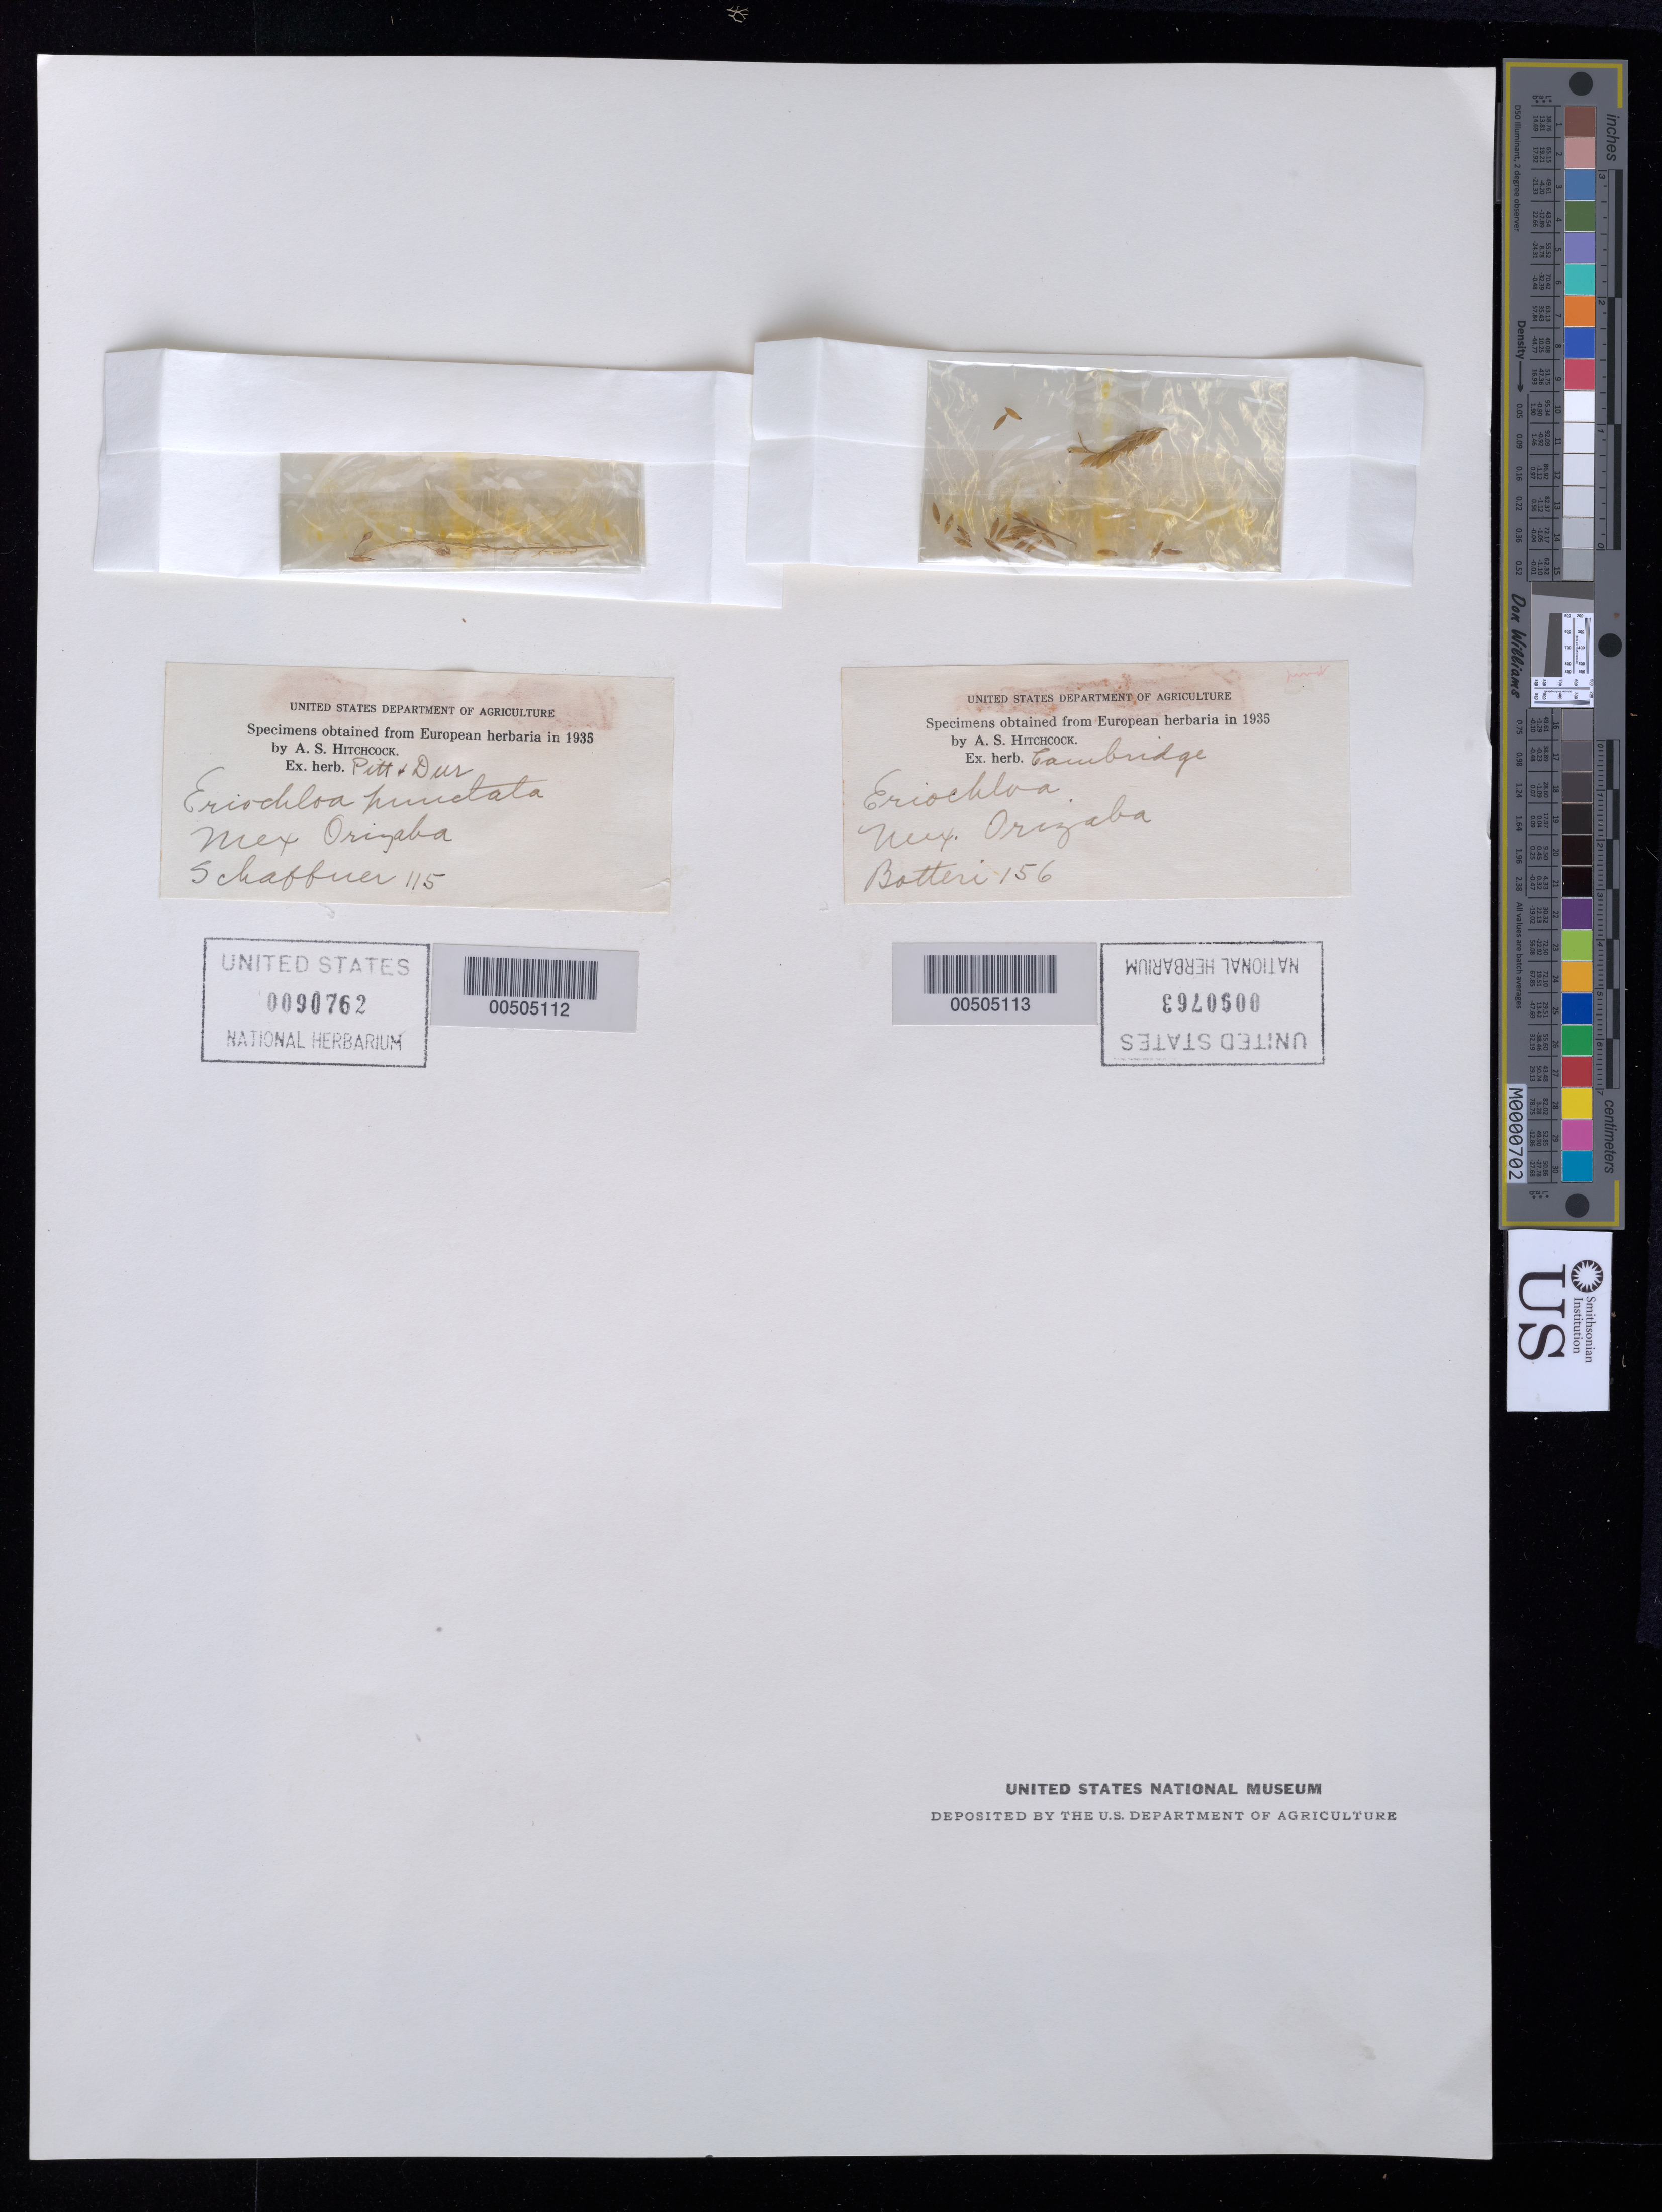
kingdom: Plantae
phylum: Tracheophyta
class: Liliopsida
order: Poales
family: Poaceae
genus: Eriochloa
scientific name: Eriochloa punctata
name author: (L.) Desv. ex Ham.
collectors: -. Schaffner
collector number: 115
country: Mexico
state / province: Veracruz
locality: Orizaba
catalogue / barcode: US 90762